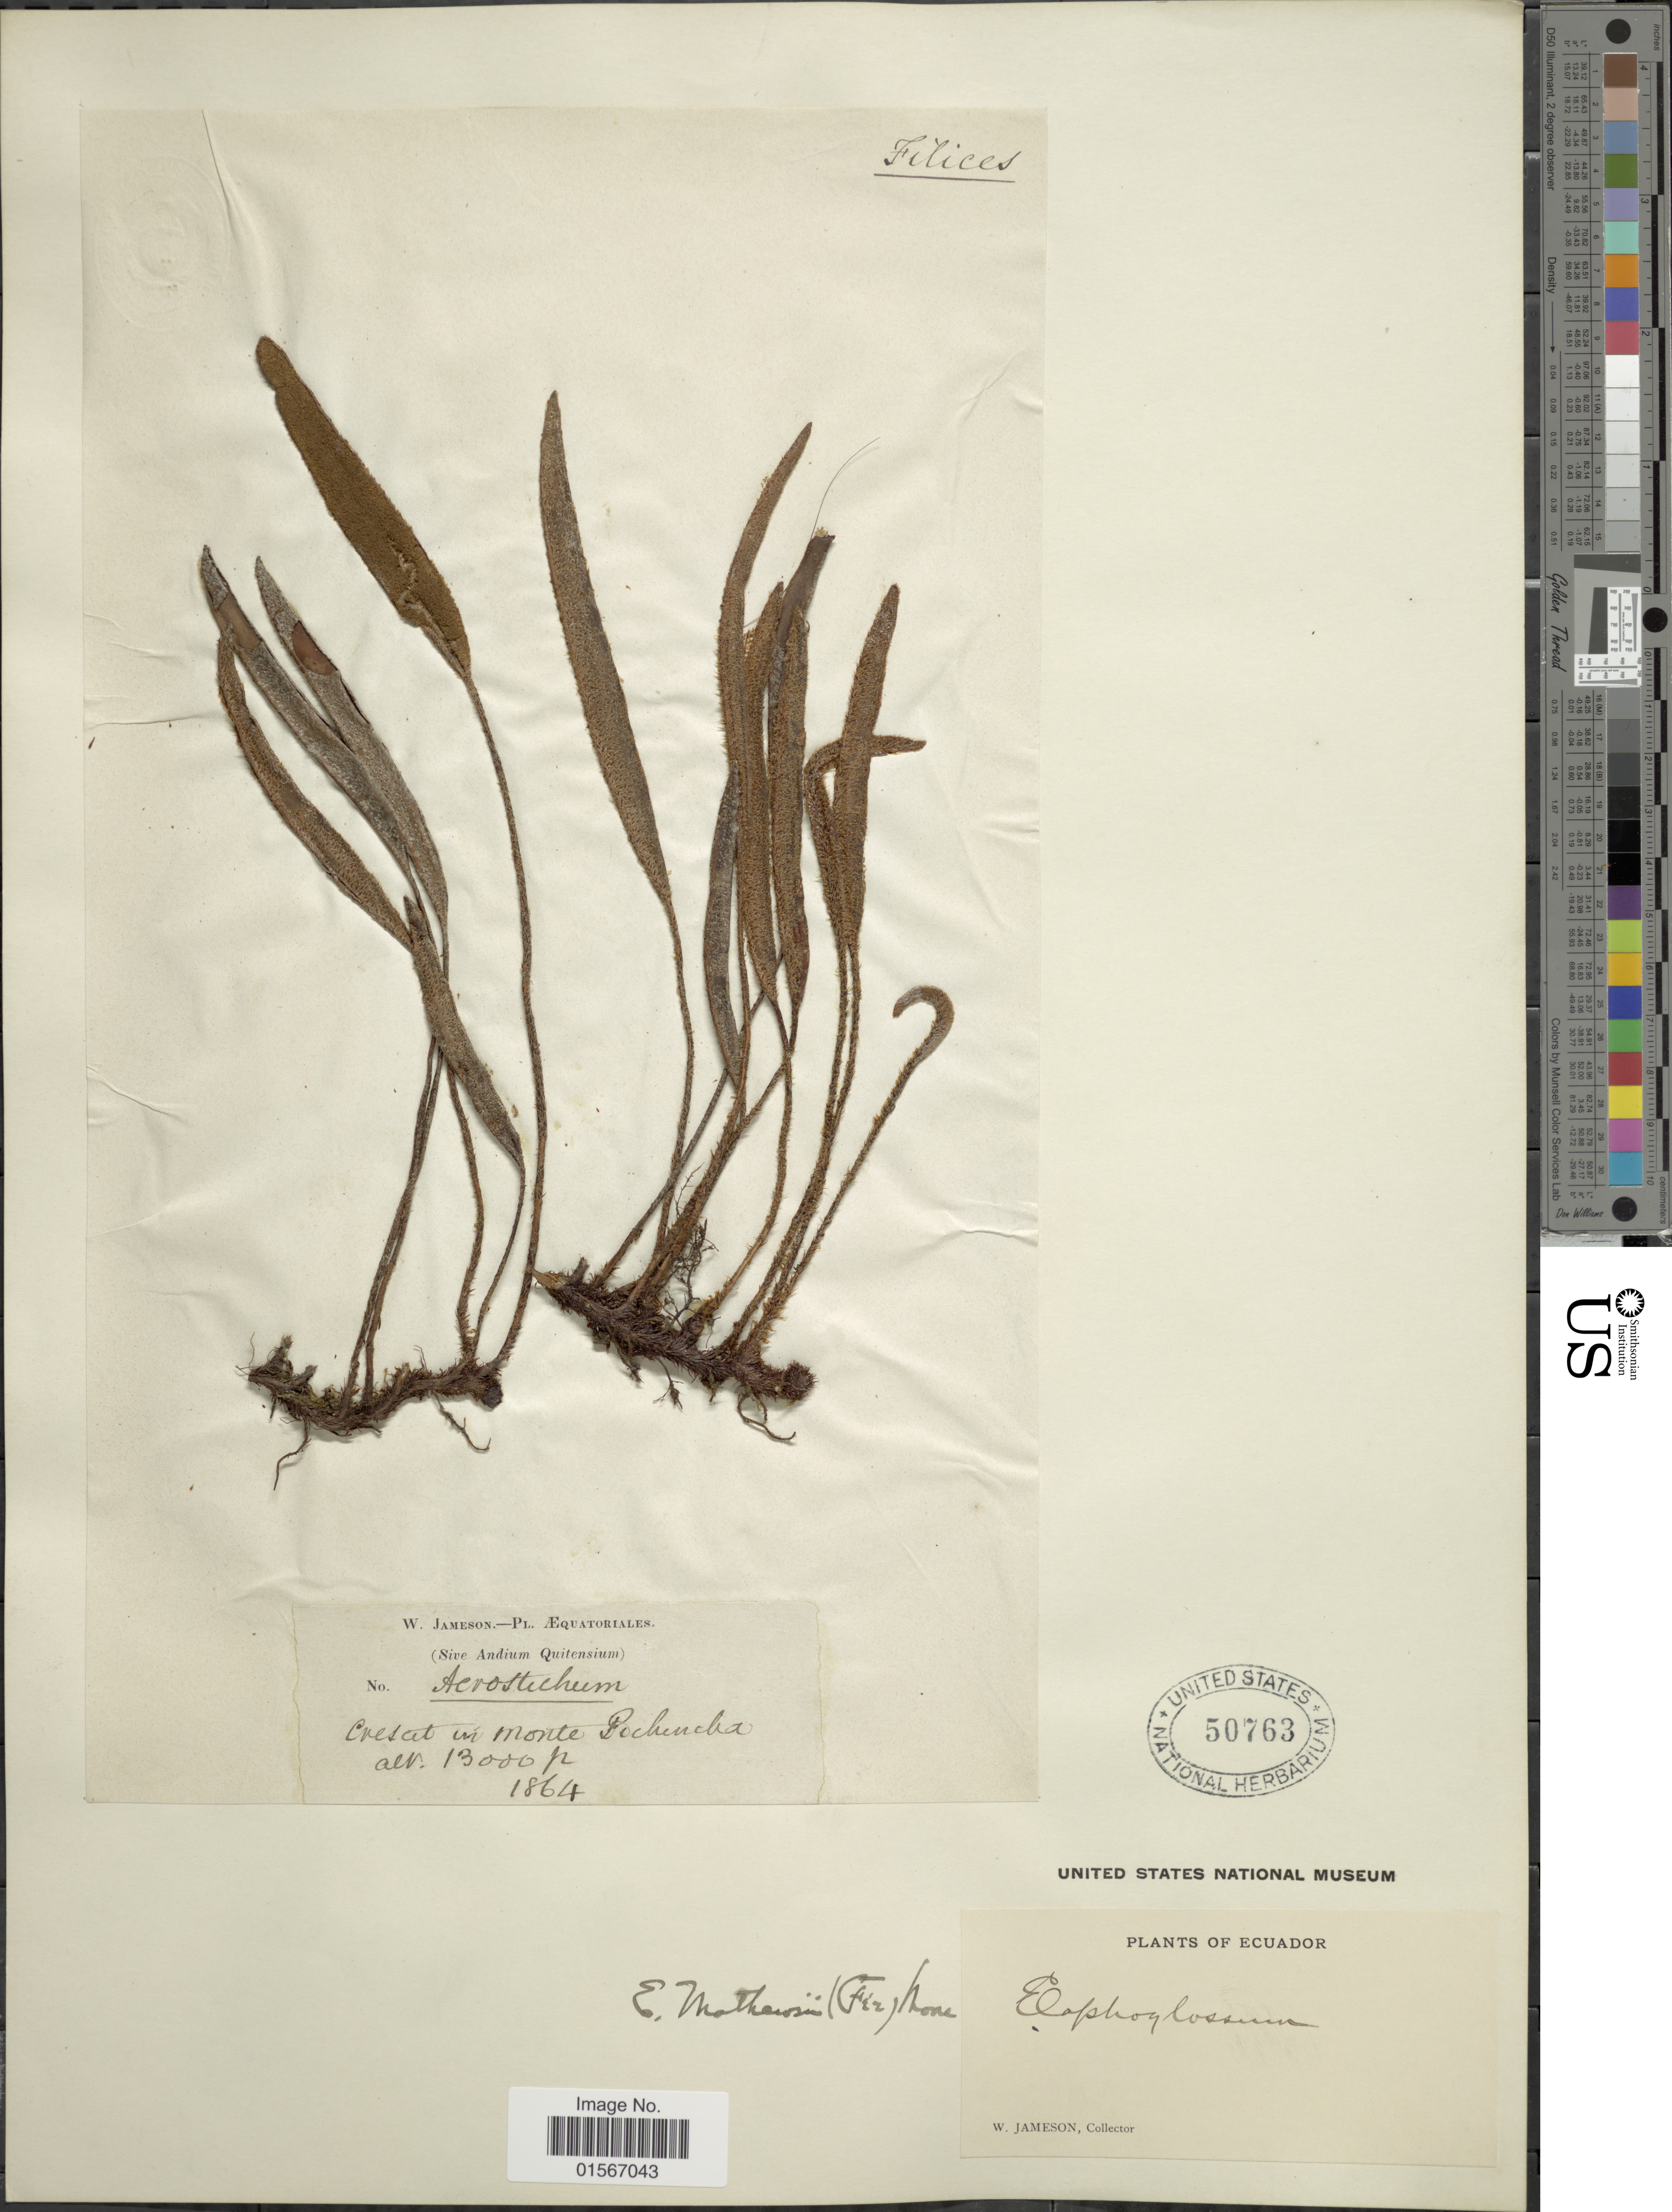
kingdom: Plantae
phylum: Tracheophyta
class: Polypodiopsida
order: Polypodiales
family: Dryopteridaceae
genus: Elaphoglossum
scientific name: Elaphoglossum mathewsii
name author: (Fée) T. Moore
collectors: W. Jameson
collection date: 1864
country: Ecuador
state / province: Pichincha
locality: Crescit in monte Pichincha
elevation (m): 3962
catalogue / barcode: US 50763